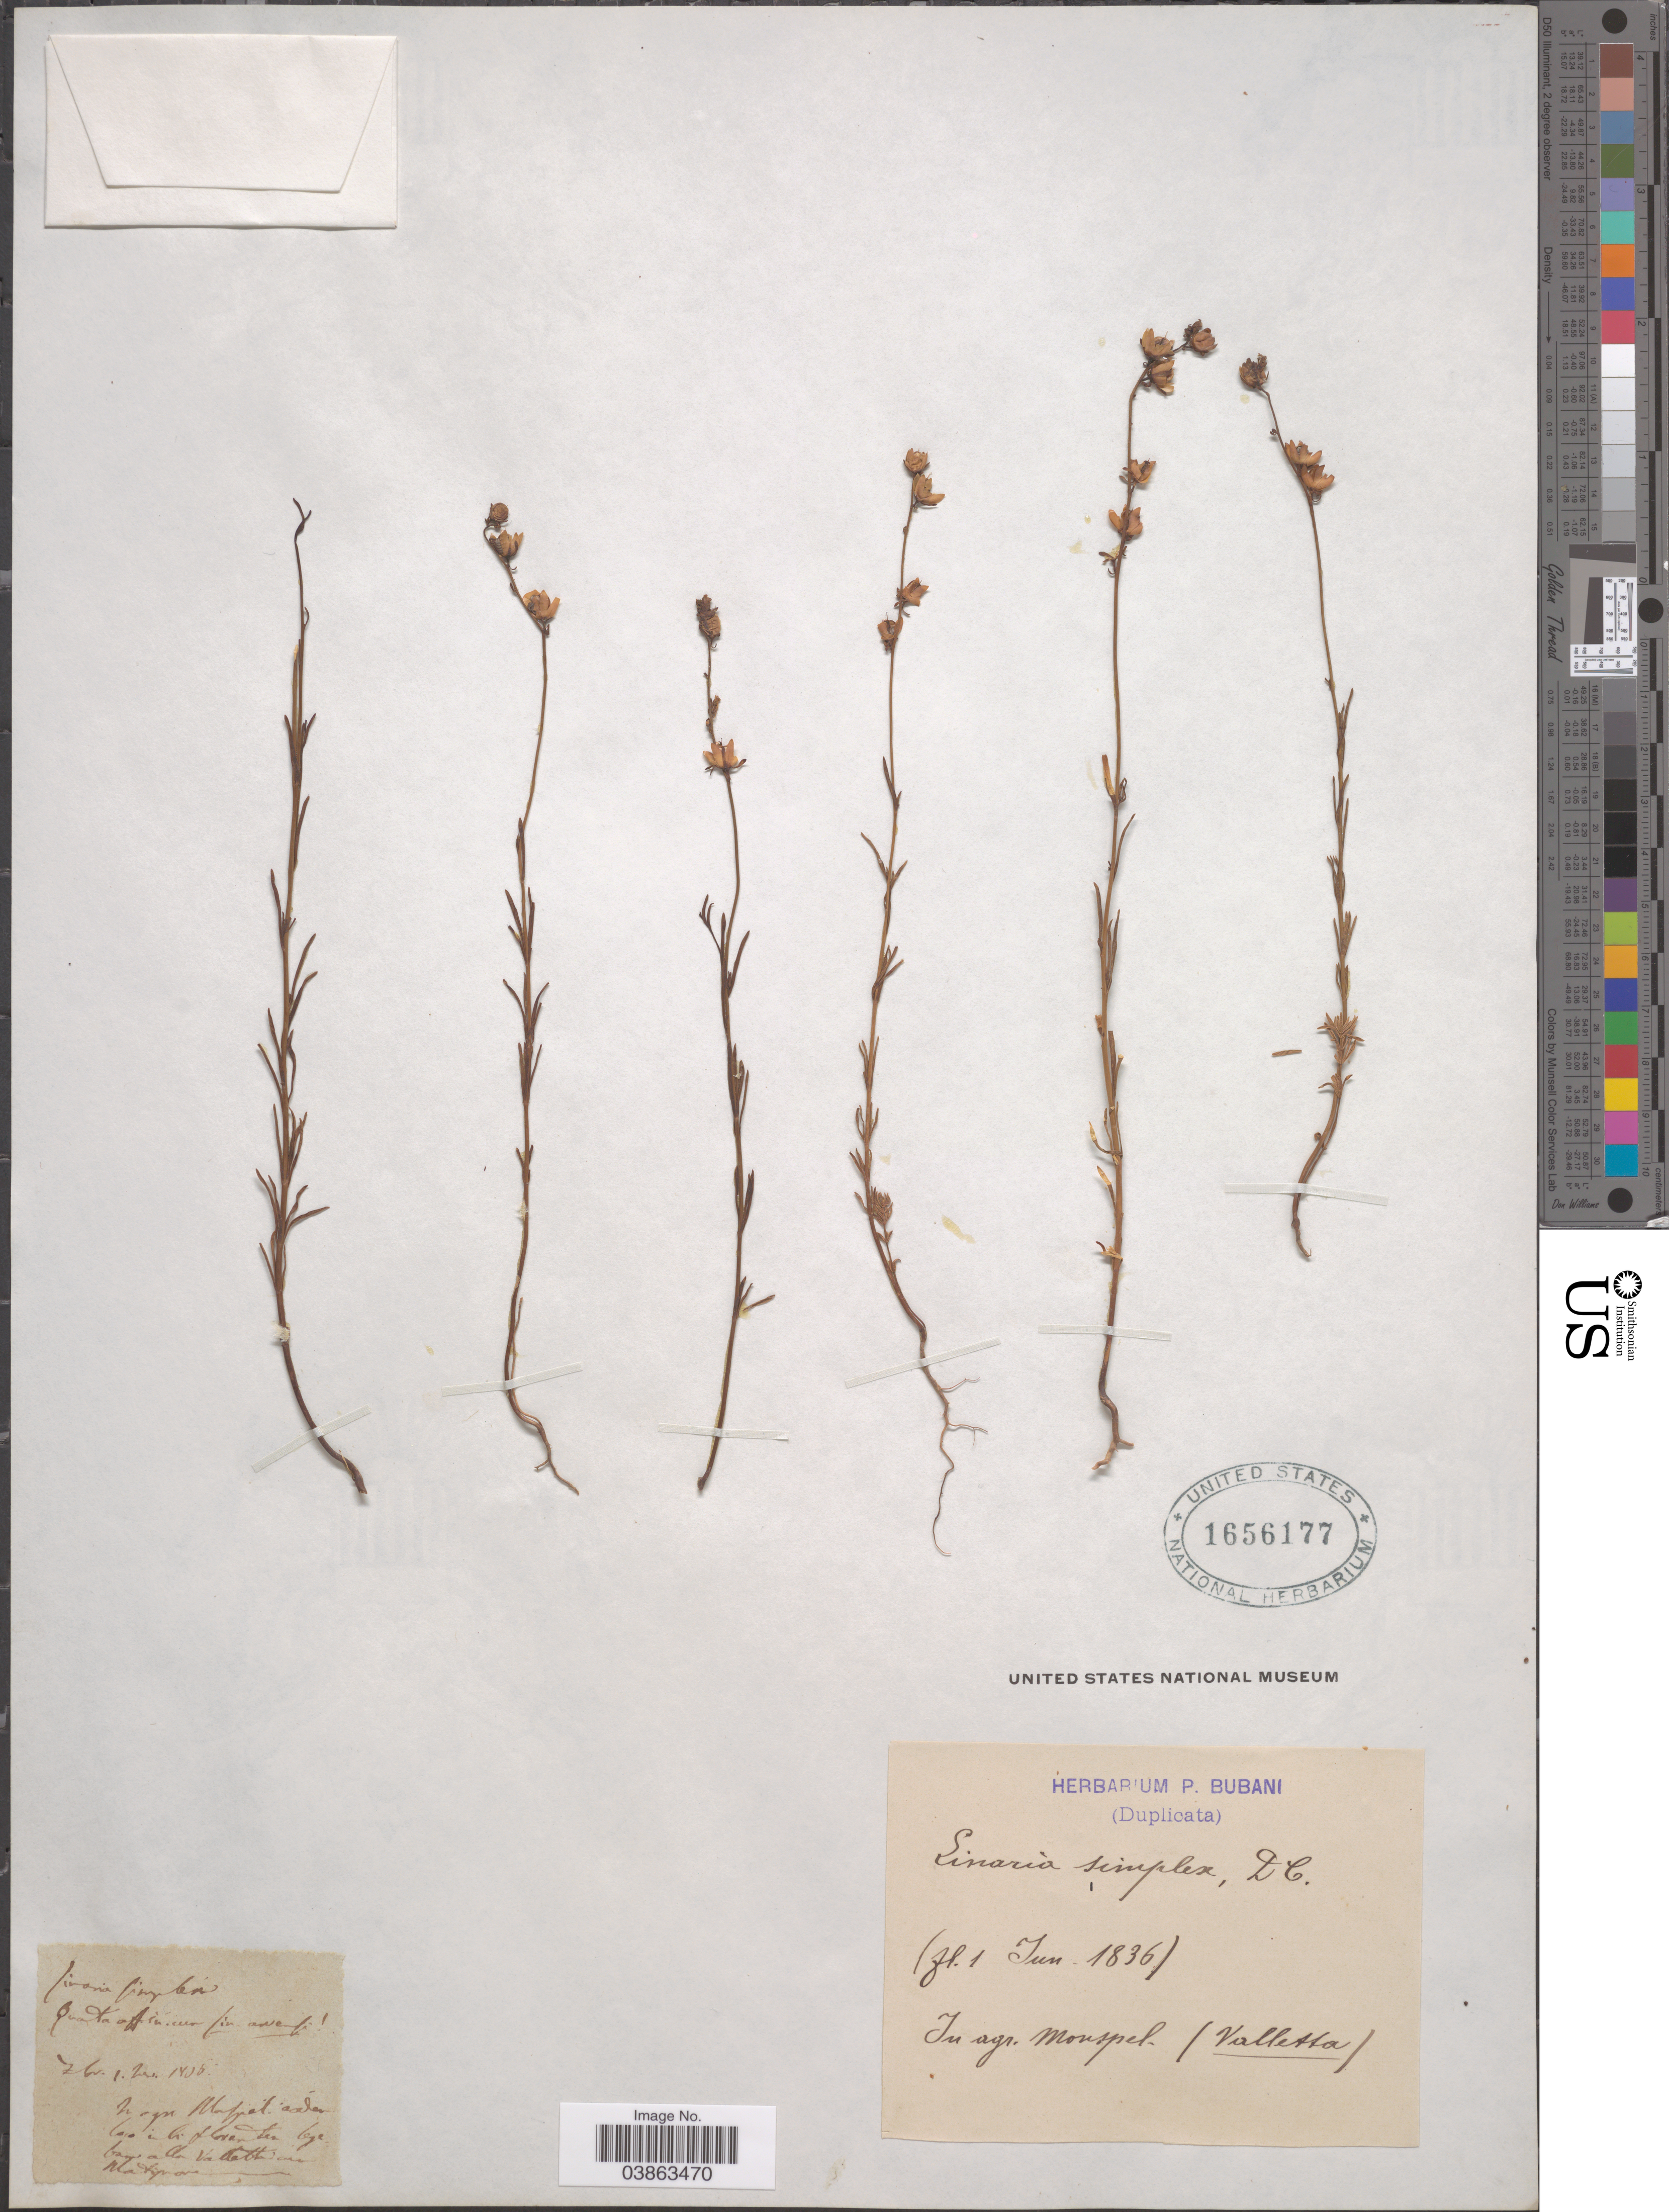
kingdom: Plantae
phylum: Tracheophyta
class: Magnoliopsida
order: Lamiales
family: Plantaginaceae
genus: Linaria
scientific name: Linaria simplex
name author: Desf.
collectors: ex herb. P. Bubani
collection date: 1836-06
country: France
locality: In agr. Monspel (Valletta).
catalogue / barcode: US 1656177